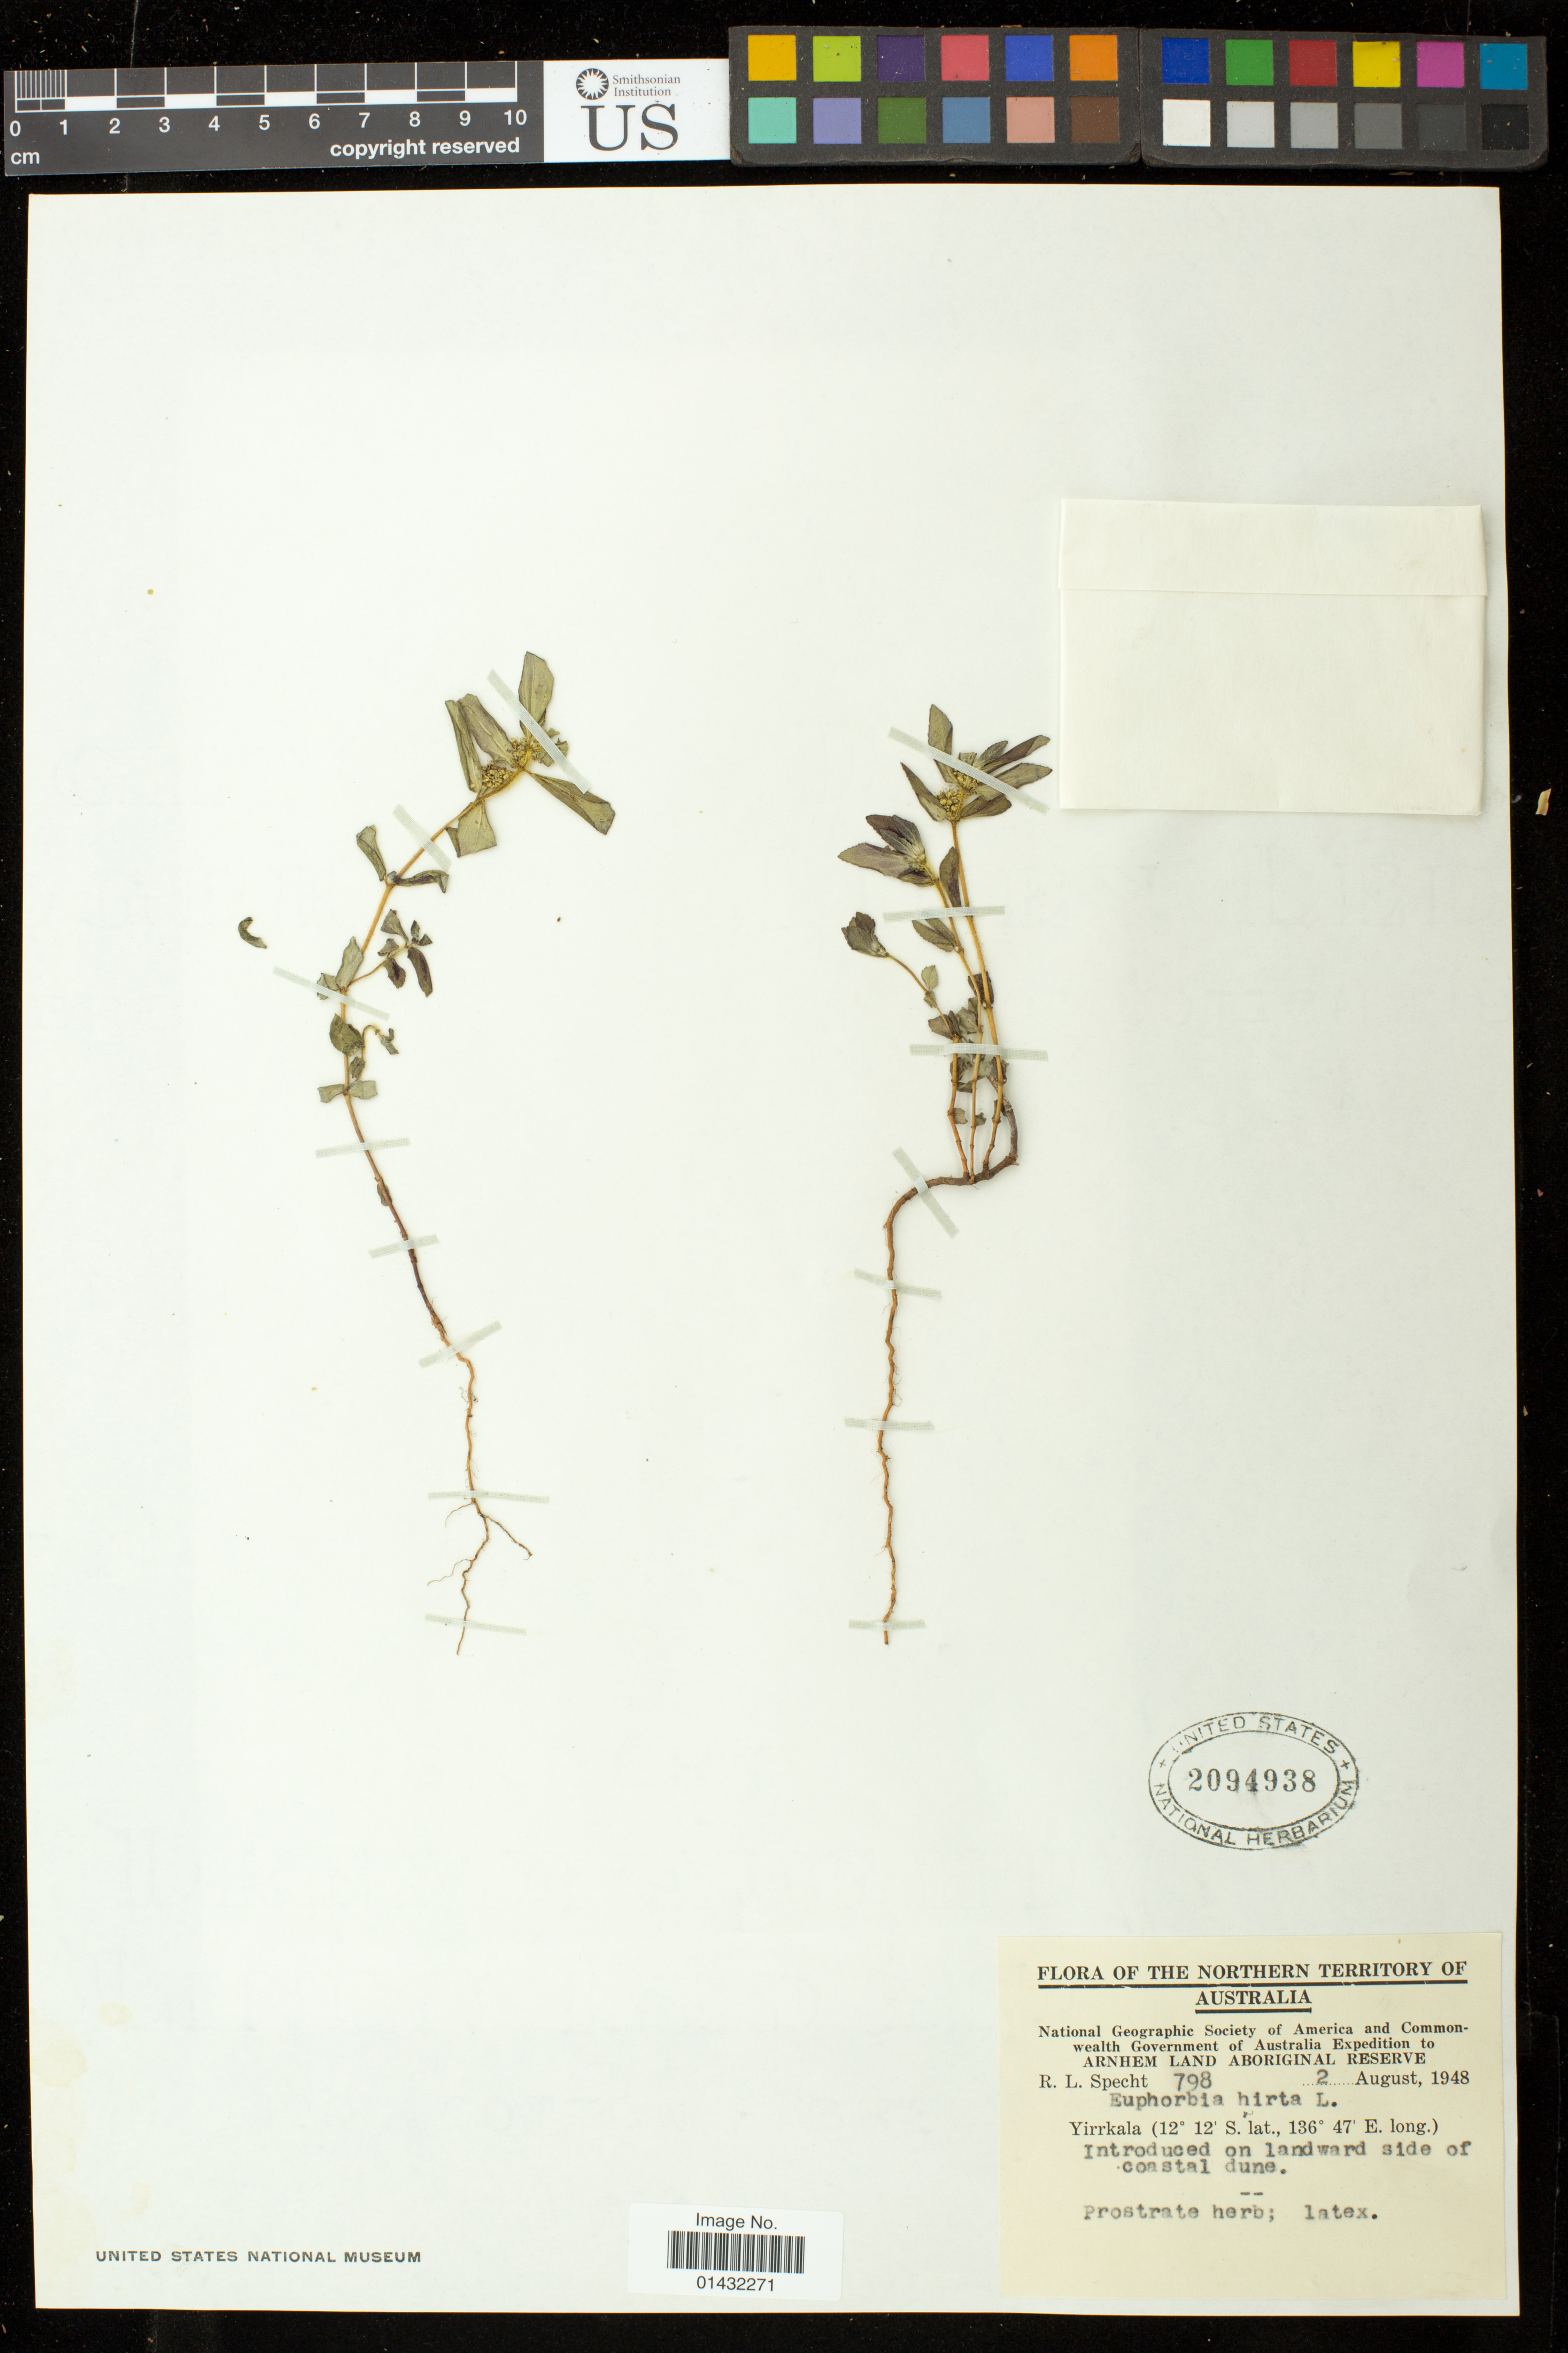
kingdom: Plantae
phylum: Tracheophyta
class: Magnoliopsida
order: Malpighiales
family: Euphorbiaceae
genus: Euphorbia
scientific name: Euphorbia hirta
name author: L.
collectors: R. L. Specht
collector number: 798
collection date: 1948-08-02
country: Australia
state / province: Northern Territory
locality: Yirrkala; Landward side of coastal dune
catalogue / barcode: US 2094938